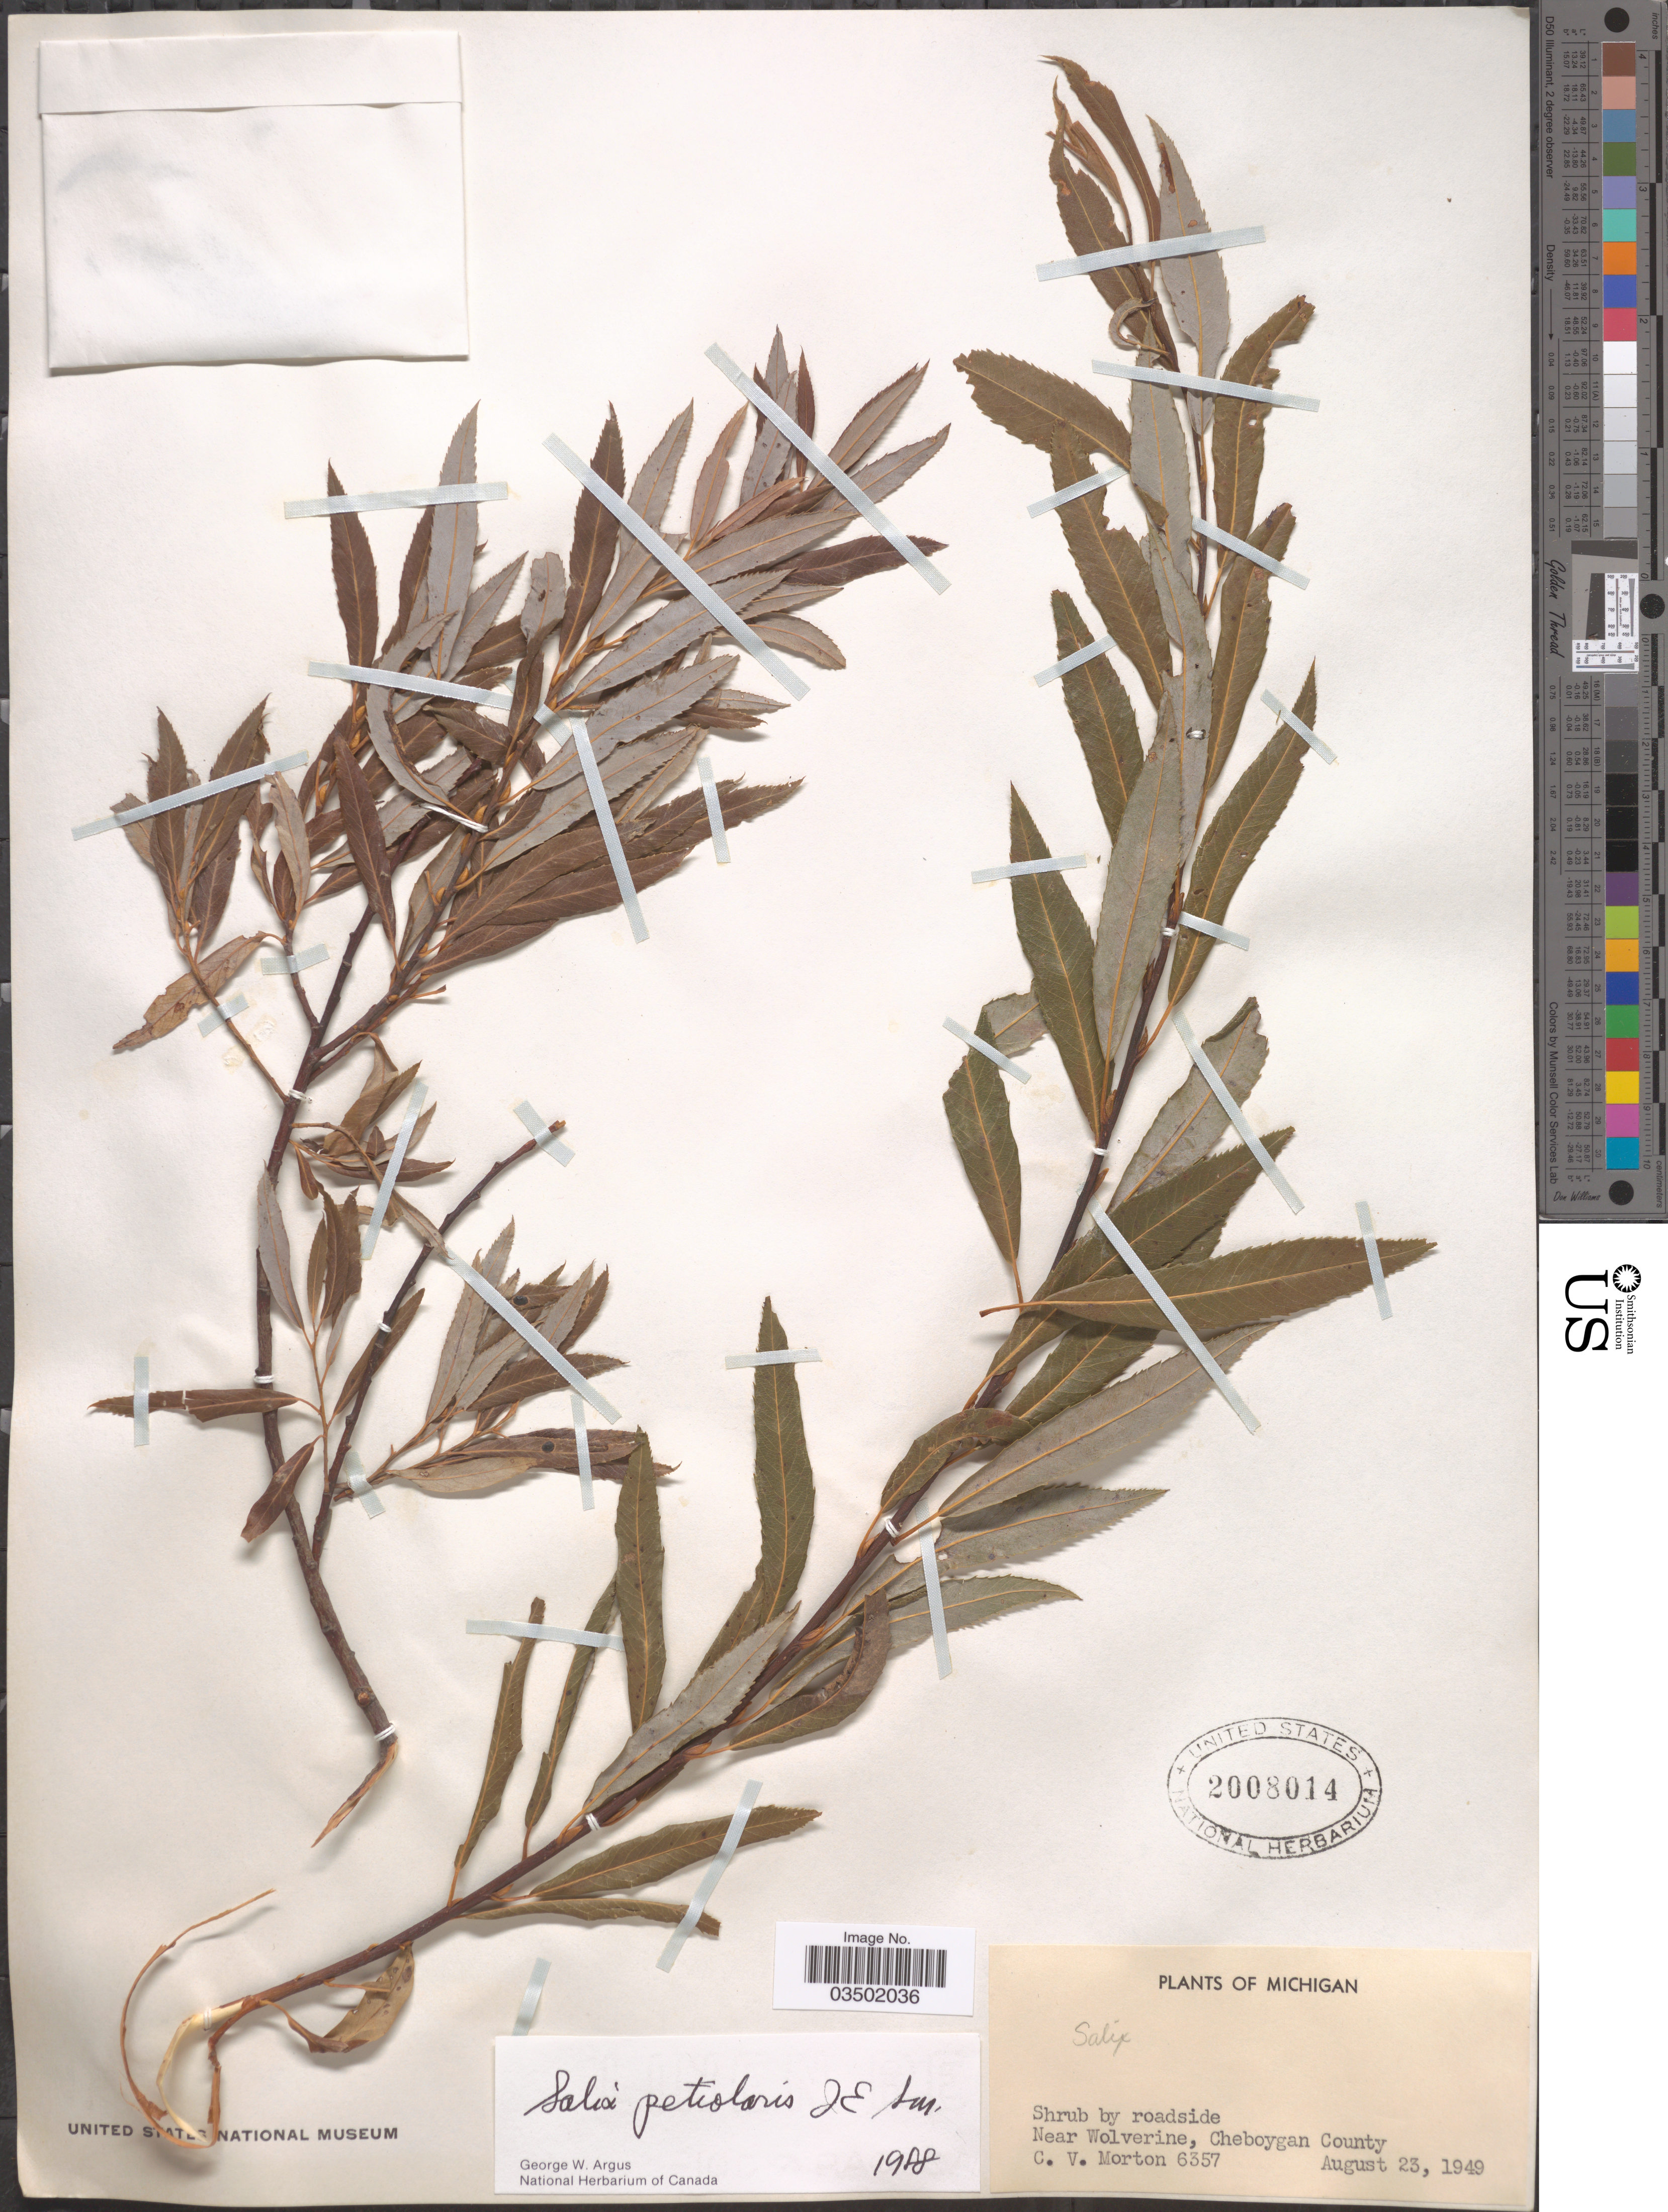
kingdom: Plantae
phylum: Tracheophyta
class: Magnoliopsida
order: Malpighiales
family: Salicaceae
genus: Salix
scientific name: Salix petiolaris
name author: Sm.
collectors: C. V. Morton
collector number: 6357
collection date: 1949-08-23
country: United States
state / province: Michigan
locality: Near Wolverine, Cheboygan County.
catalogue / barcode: US 2008014